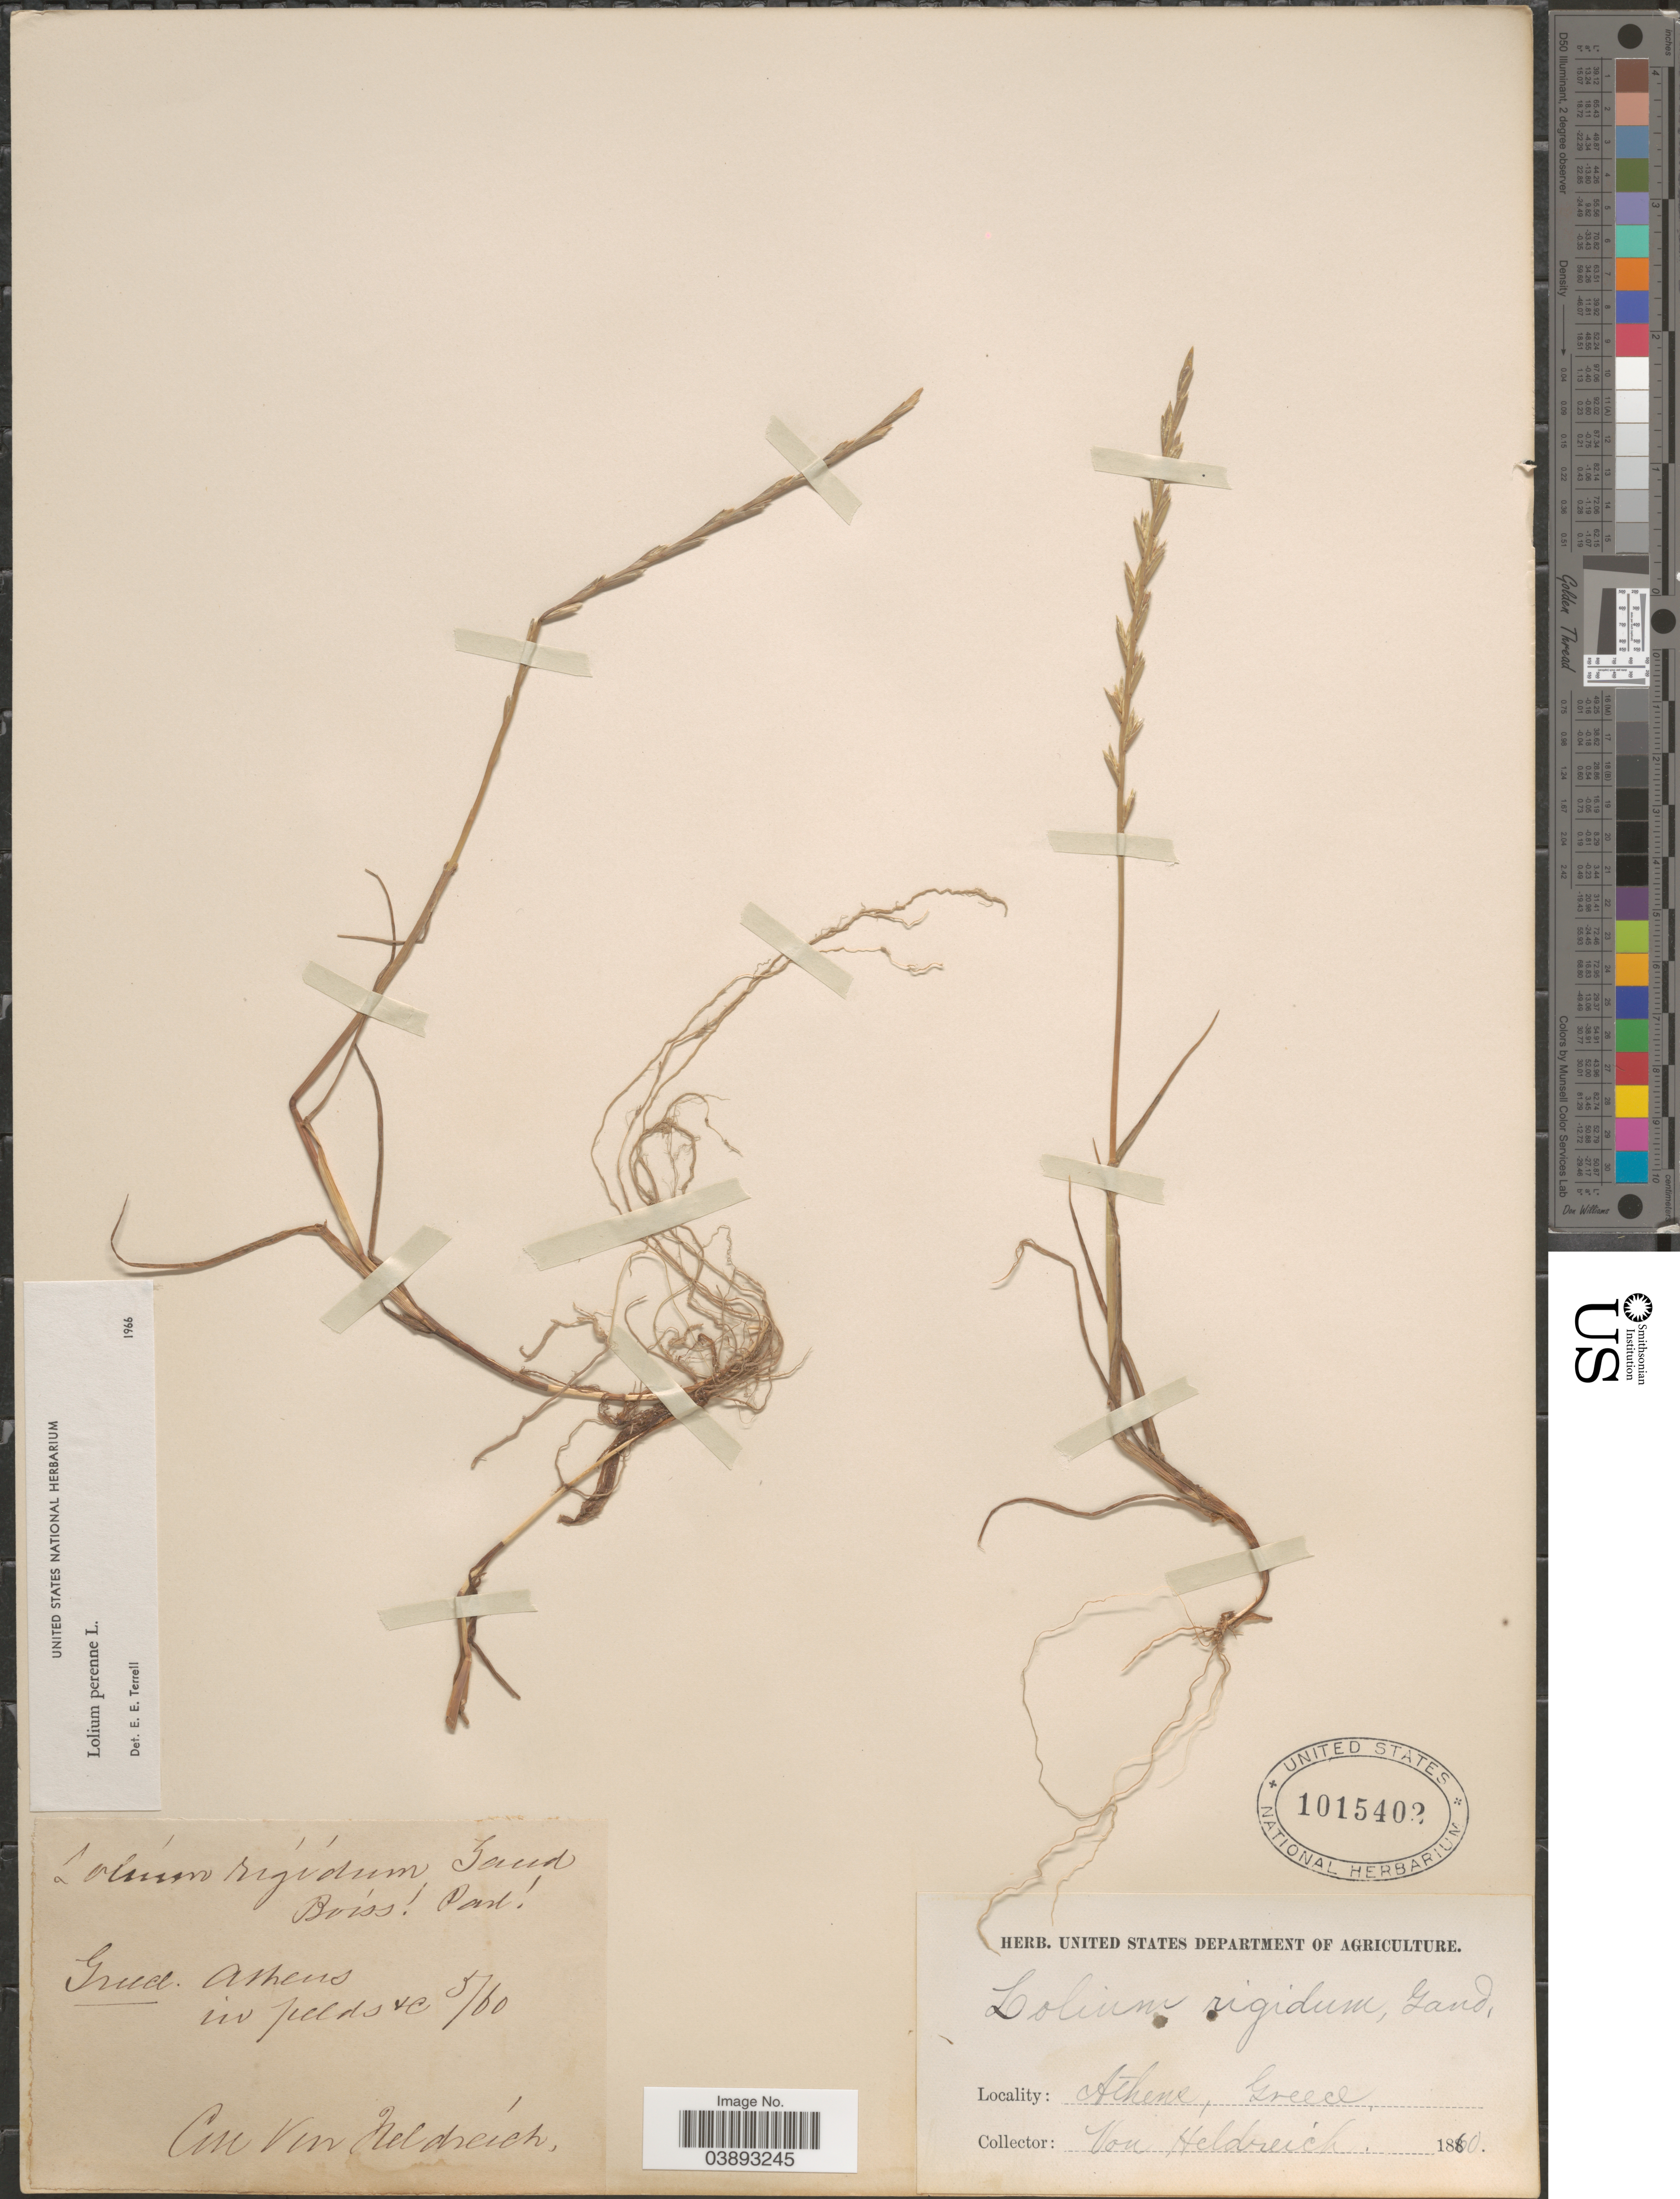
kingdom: Plantae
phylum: Tracheophyta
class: Liliopsida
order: Poales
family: Poaceae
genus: Lolium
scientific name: Lolium perenne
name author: L.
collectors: Von Heldreich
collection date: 1860-05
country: Greece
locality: Athens.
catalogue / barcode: US 1015403